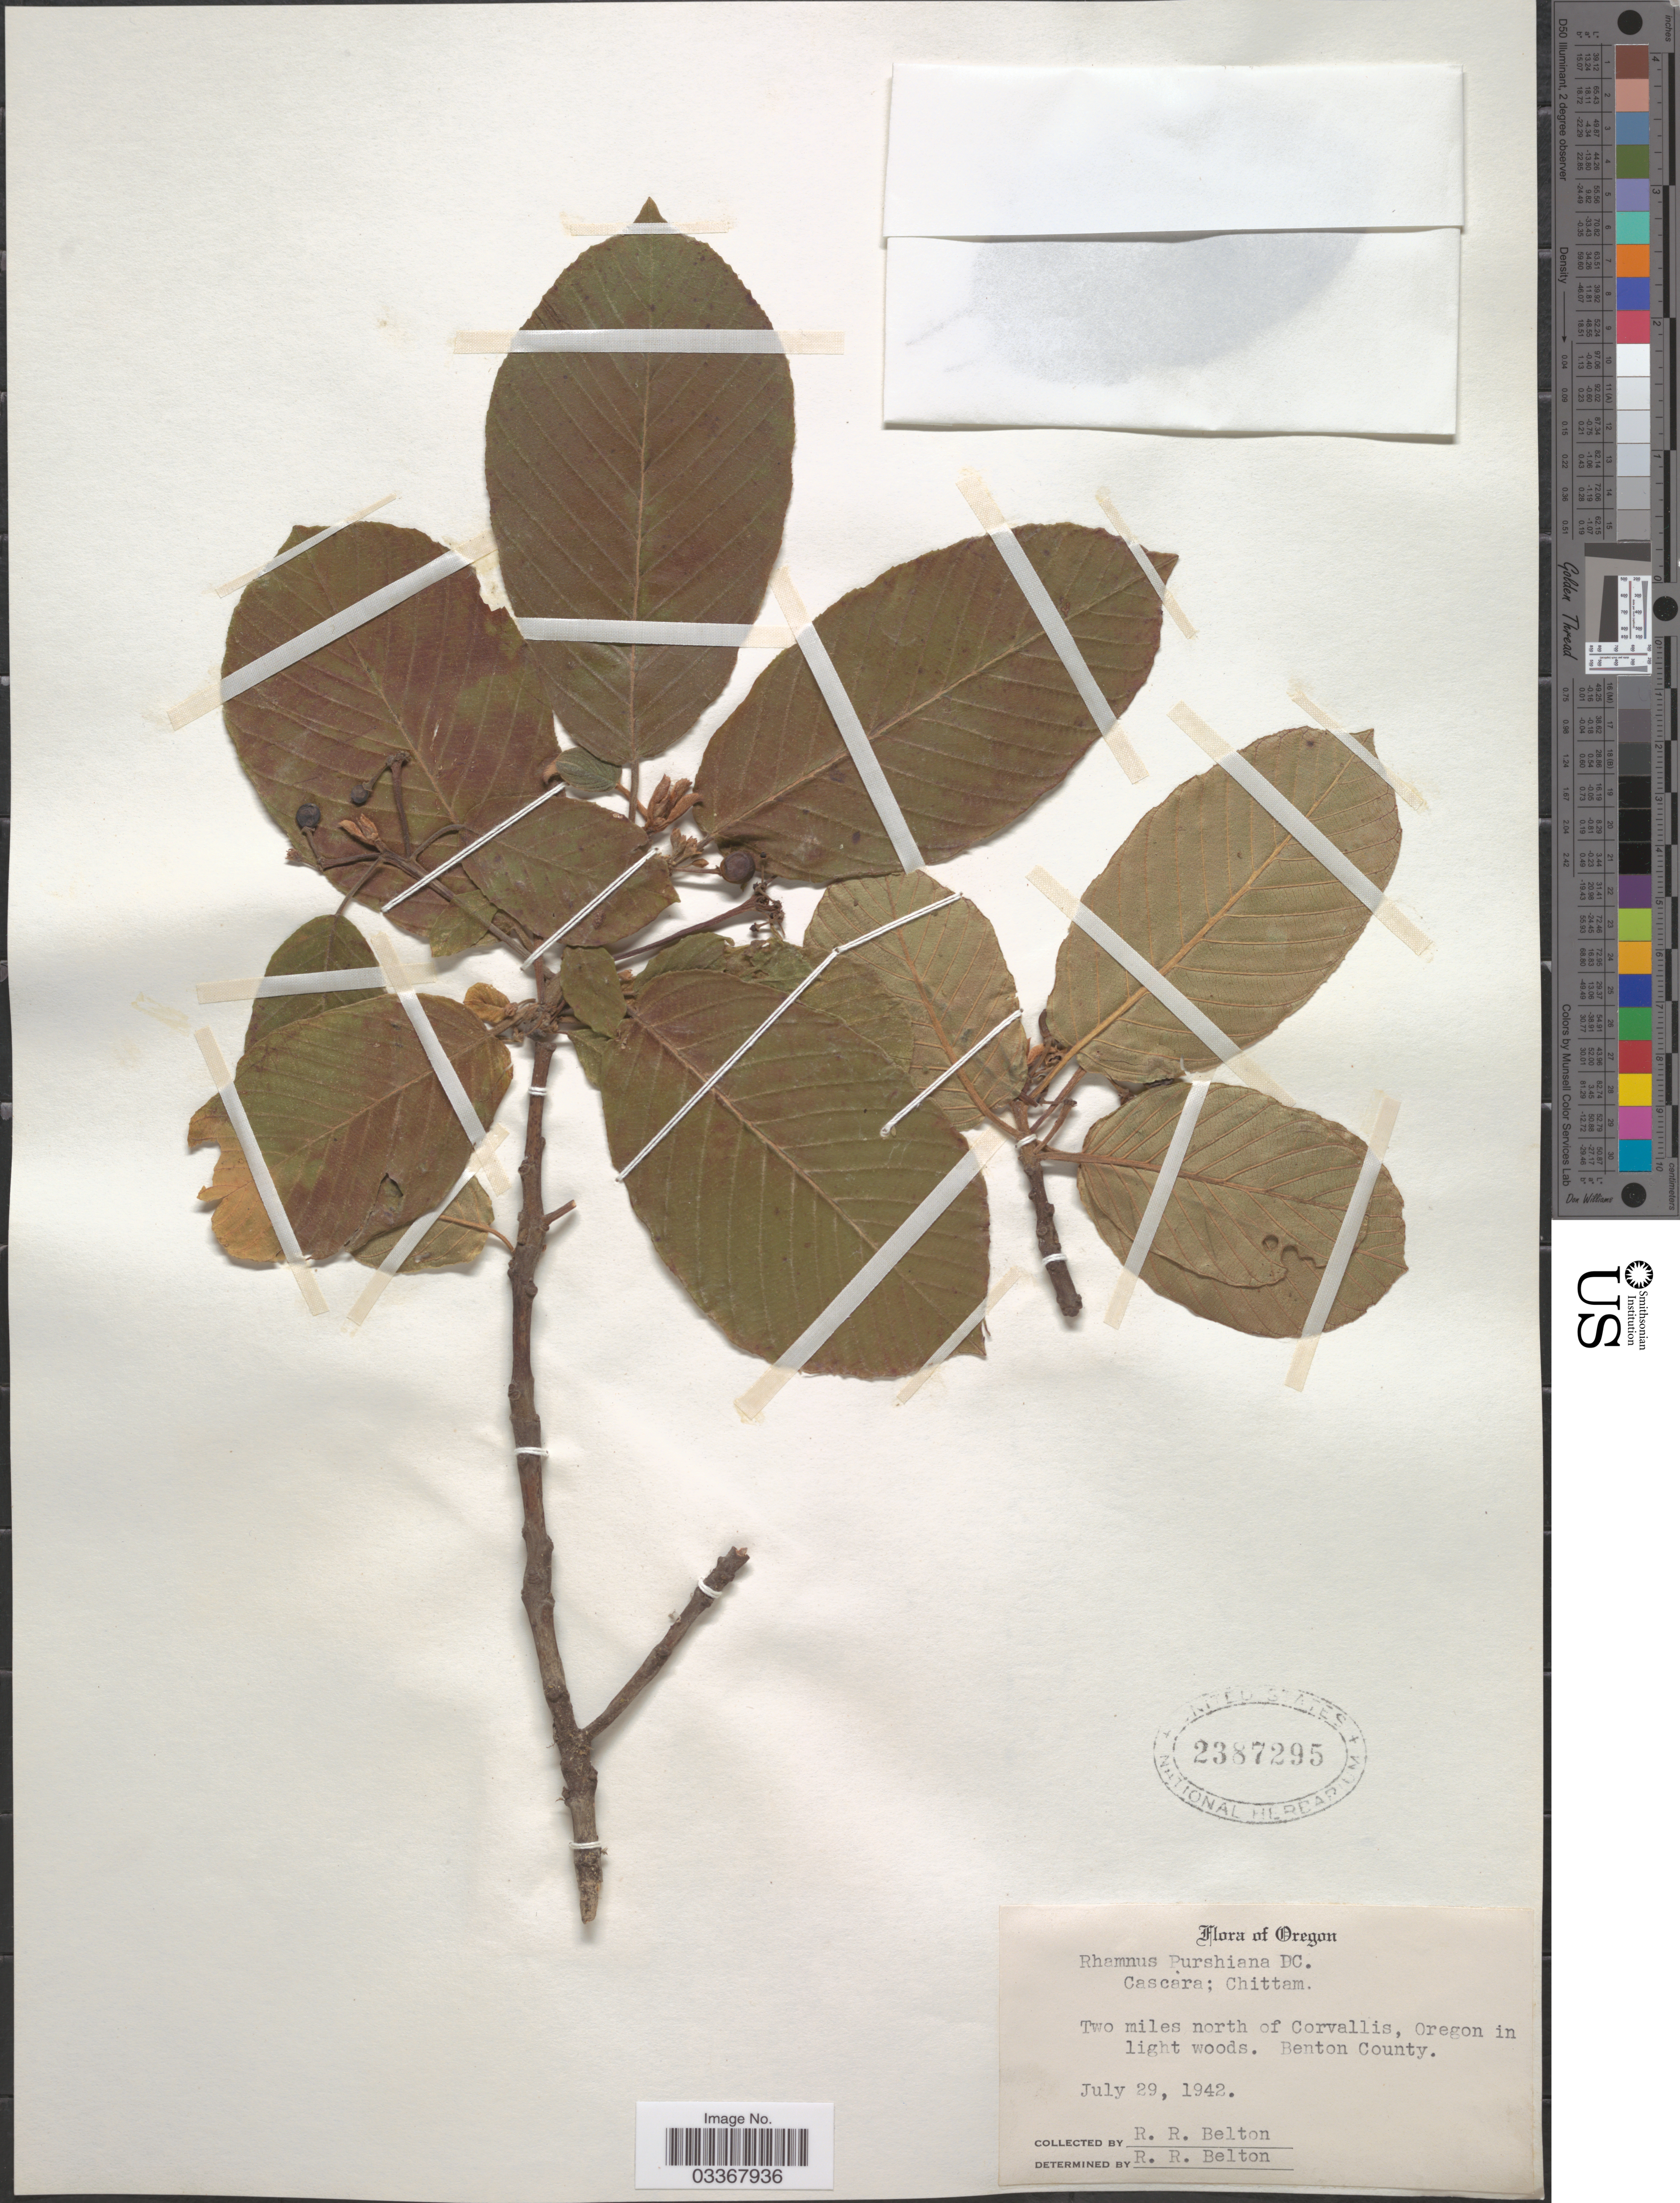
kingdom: Plantae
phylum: Tracheophyta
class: Magnoliopsida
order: Rosales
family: Rhamnaceae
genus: Frangula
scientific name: Frangula purshiana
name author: (DC.) A. Gray ex J.G. Cooper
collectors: R. Belton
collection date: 1942-07-29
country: United States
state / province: Oregon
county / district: Benton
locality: Two miles north of Corvallis, Oregon in light woods. Benton County.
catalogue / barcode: US 2387295